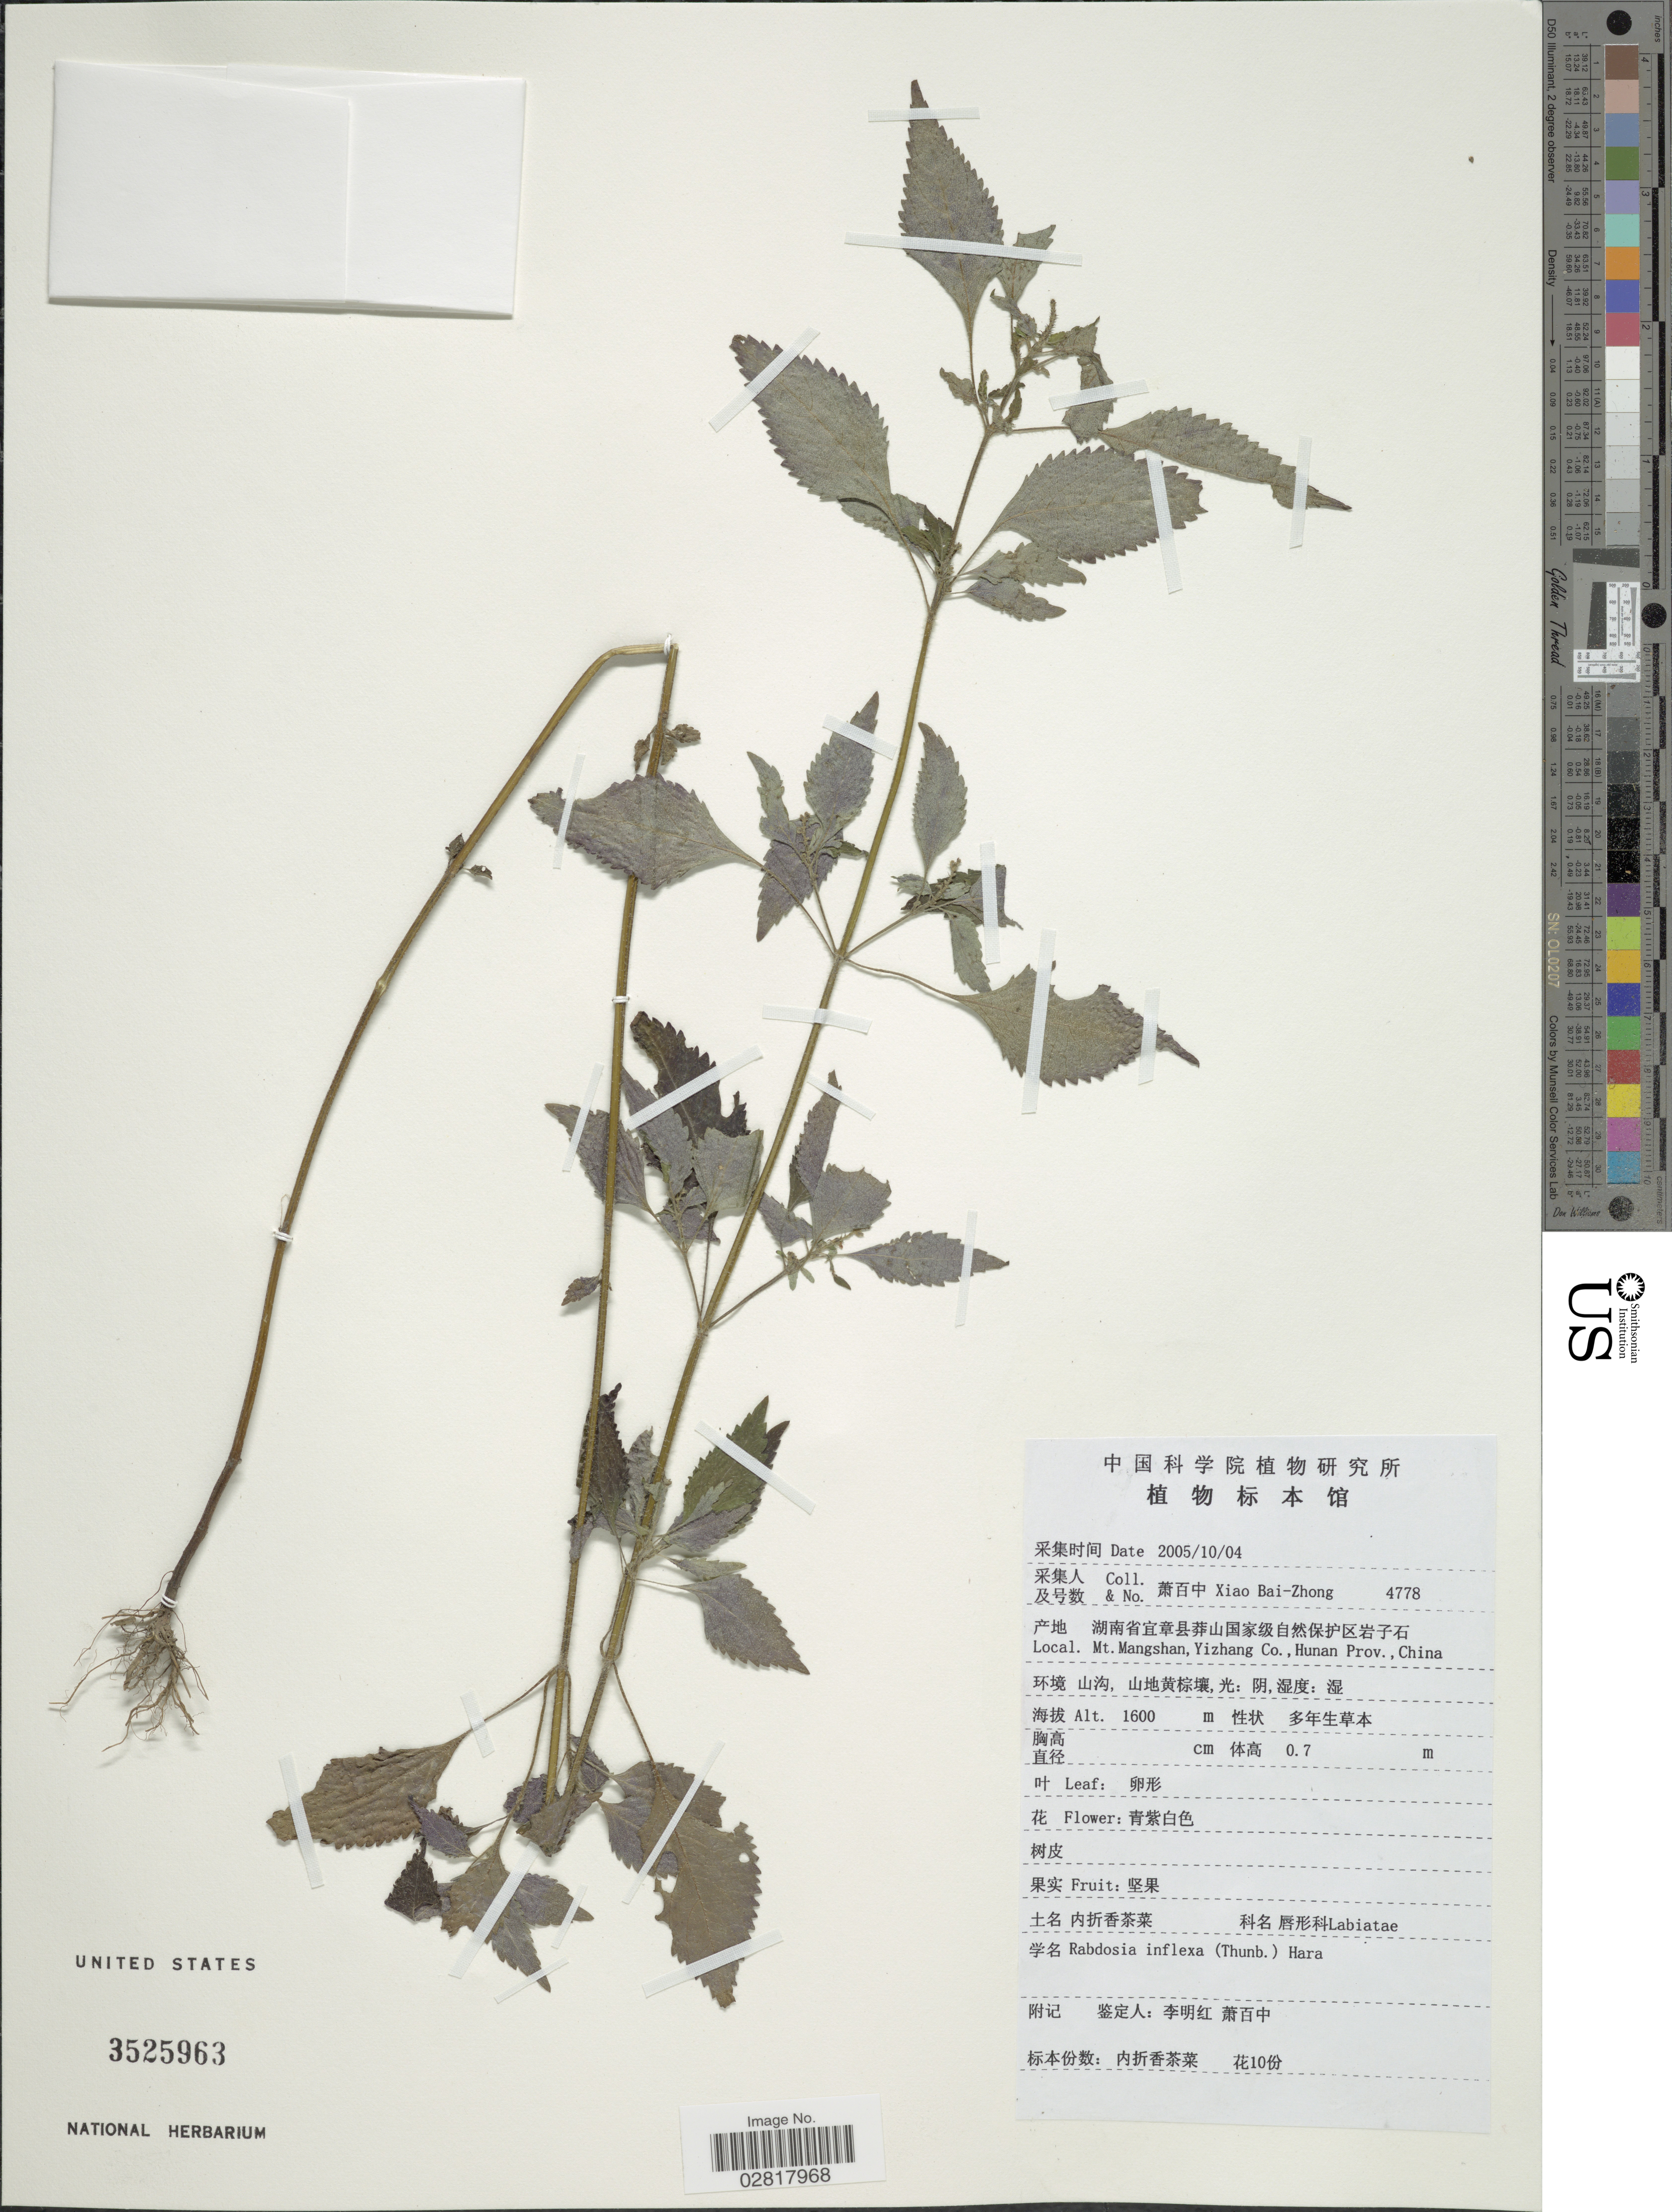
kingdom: Plantae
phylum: Tracheophyta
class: Magnoliopsida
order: Lamiales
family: Lamiaceae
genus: Plectranthus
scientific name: Plectranthus inflexus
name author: (Thunb.) Vahl ex Benth.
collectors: B. Z. Xiao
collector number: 4778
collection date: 2005-10-04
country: China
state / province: Hunan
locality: Mt. Mangshan, Yizhang Co.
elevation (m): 1600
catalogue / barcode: US 3525963